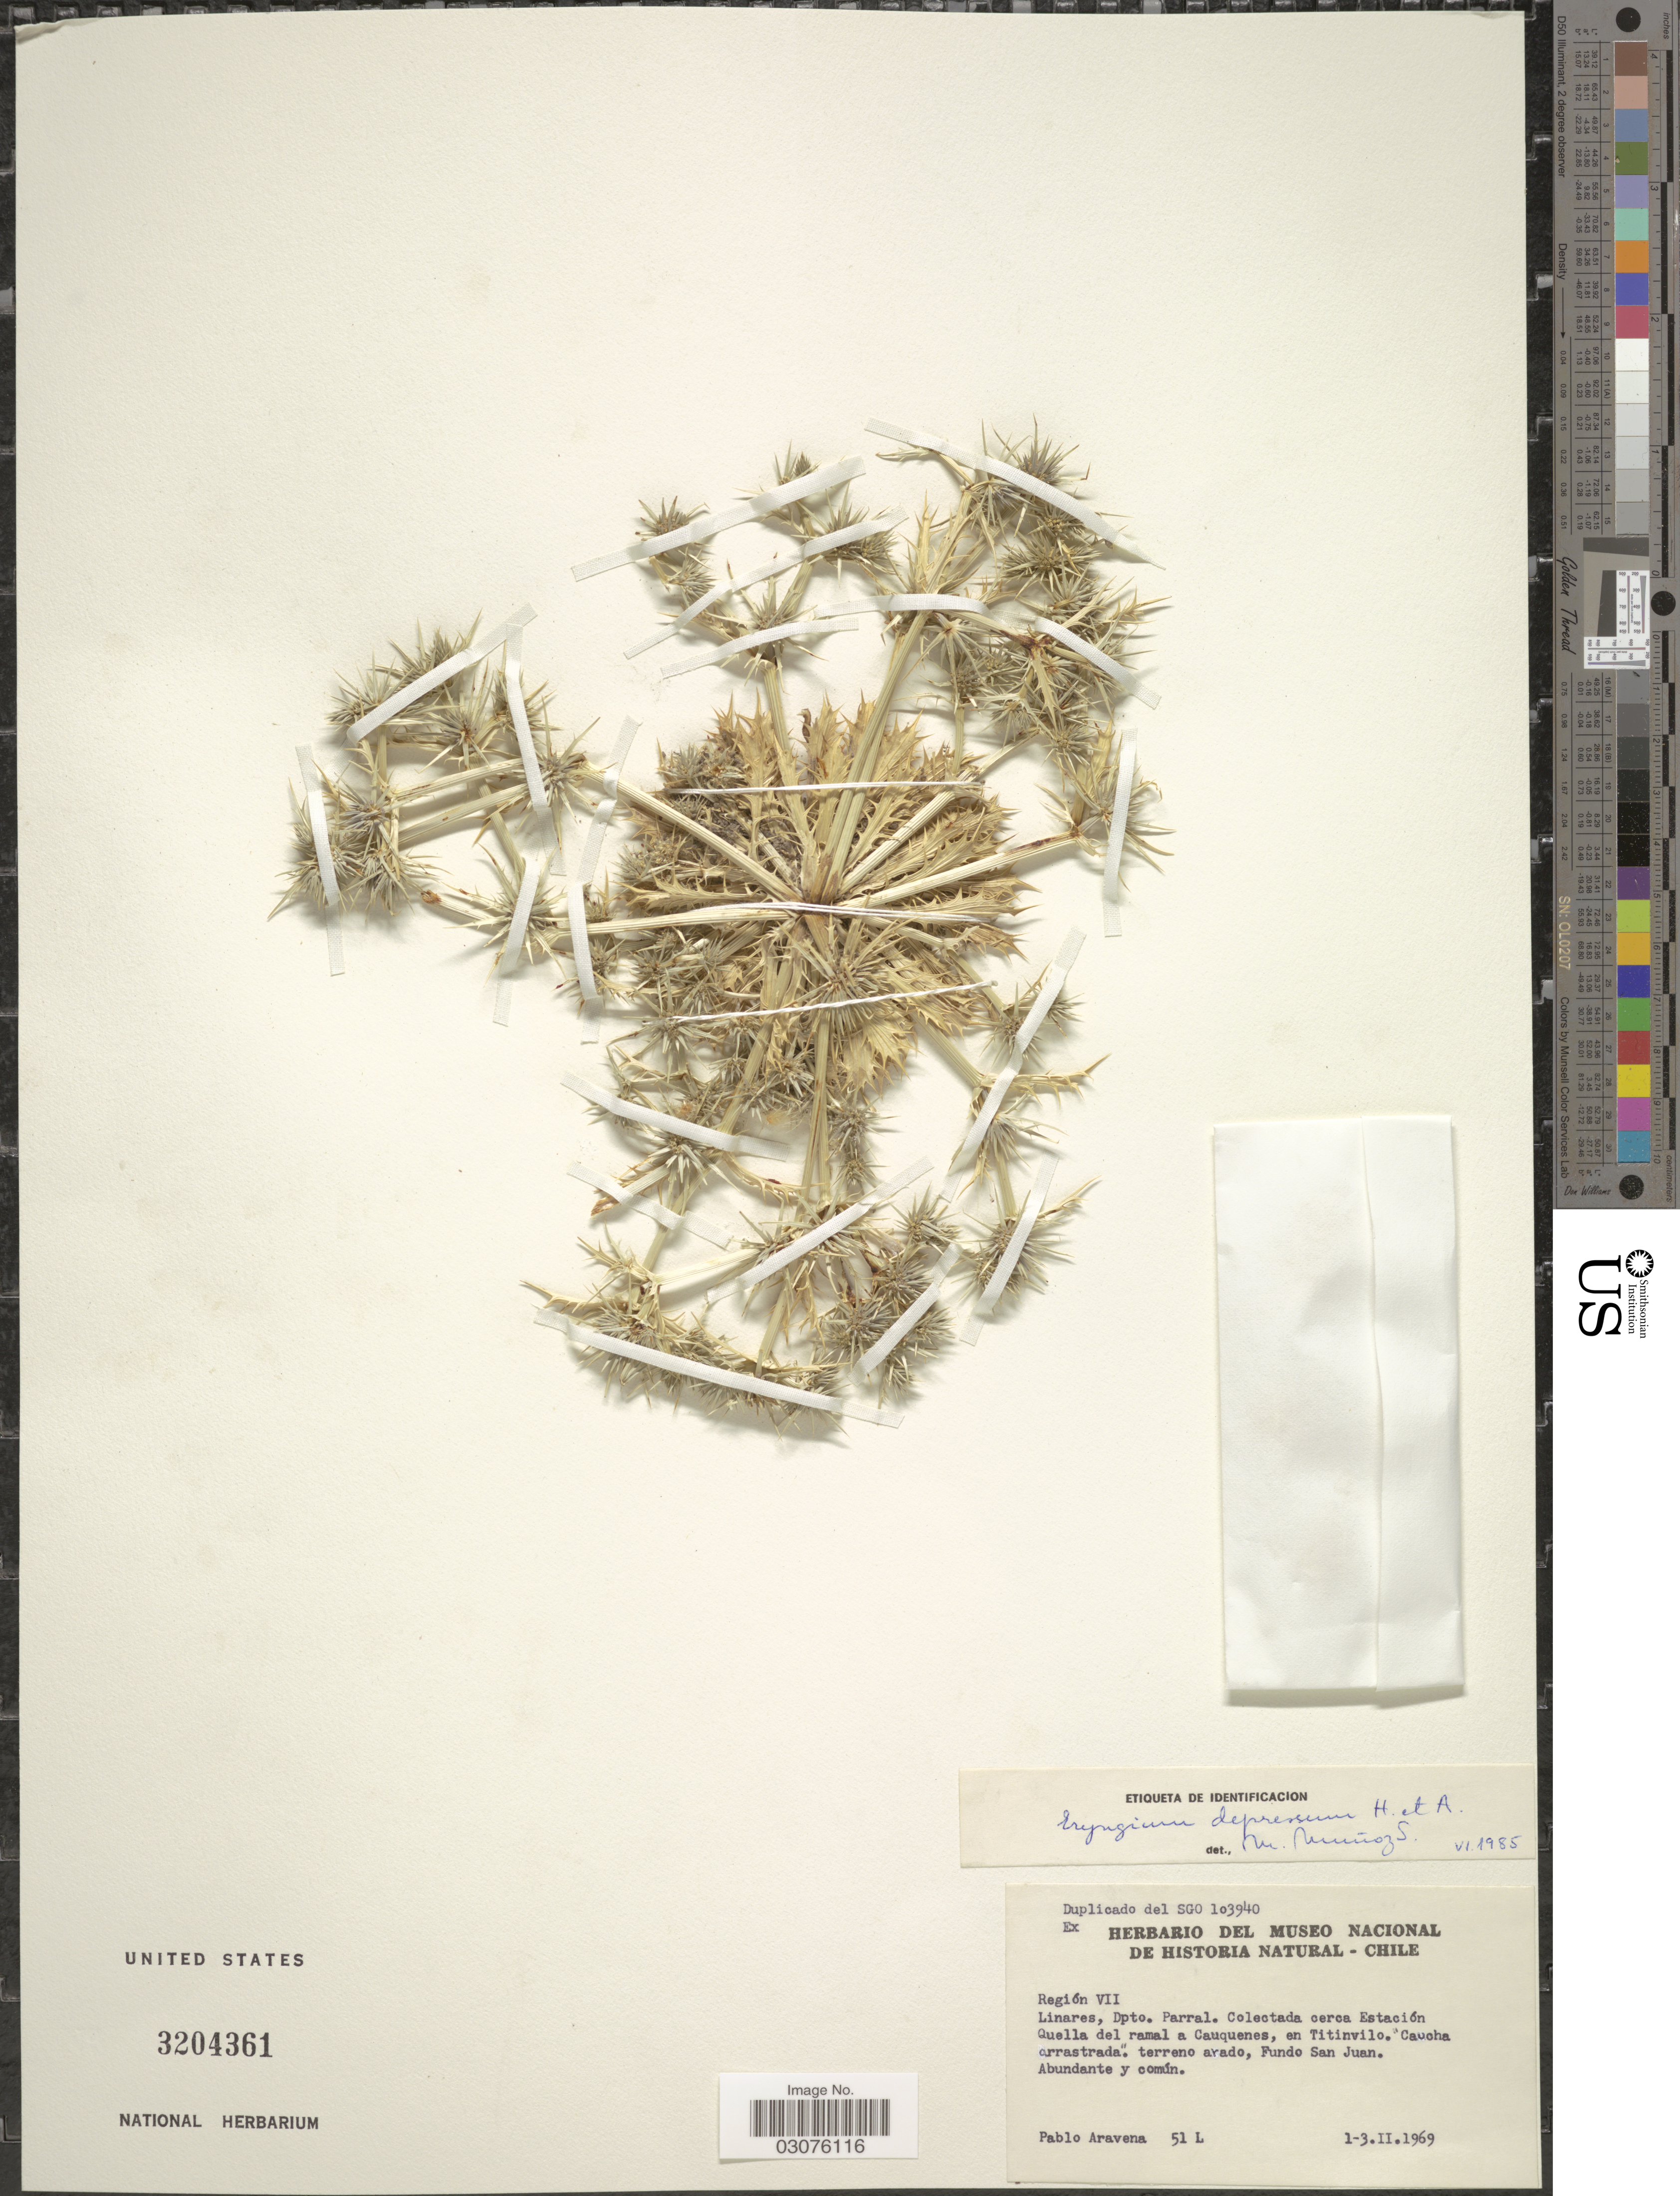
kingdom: Plantae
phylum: Tracheophyta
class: Magnoliopsida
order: Apiales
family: Apiaceae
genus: Eryngium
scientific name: Eryngium depressum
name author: Hook. & Arn.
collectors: P. Aravena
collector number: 51L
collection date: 1969-02-01/1969-02-03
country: Chile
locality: Región VII. Linares, Dpto. Parral. Colectada cerca Estación Quella del ramal a Cauqenes, en Titinvilo. "Caucha arrastrada".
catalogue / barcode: US 3204361